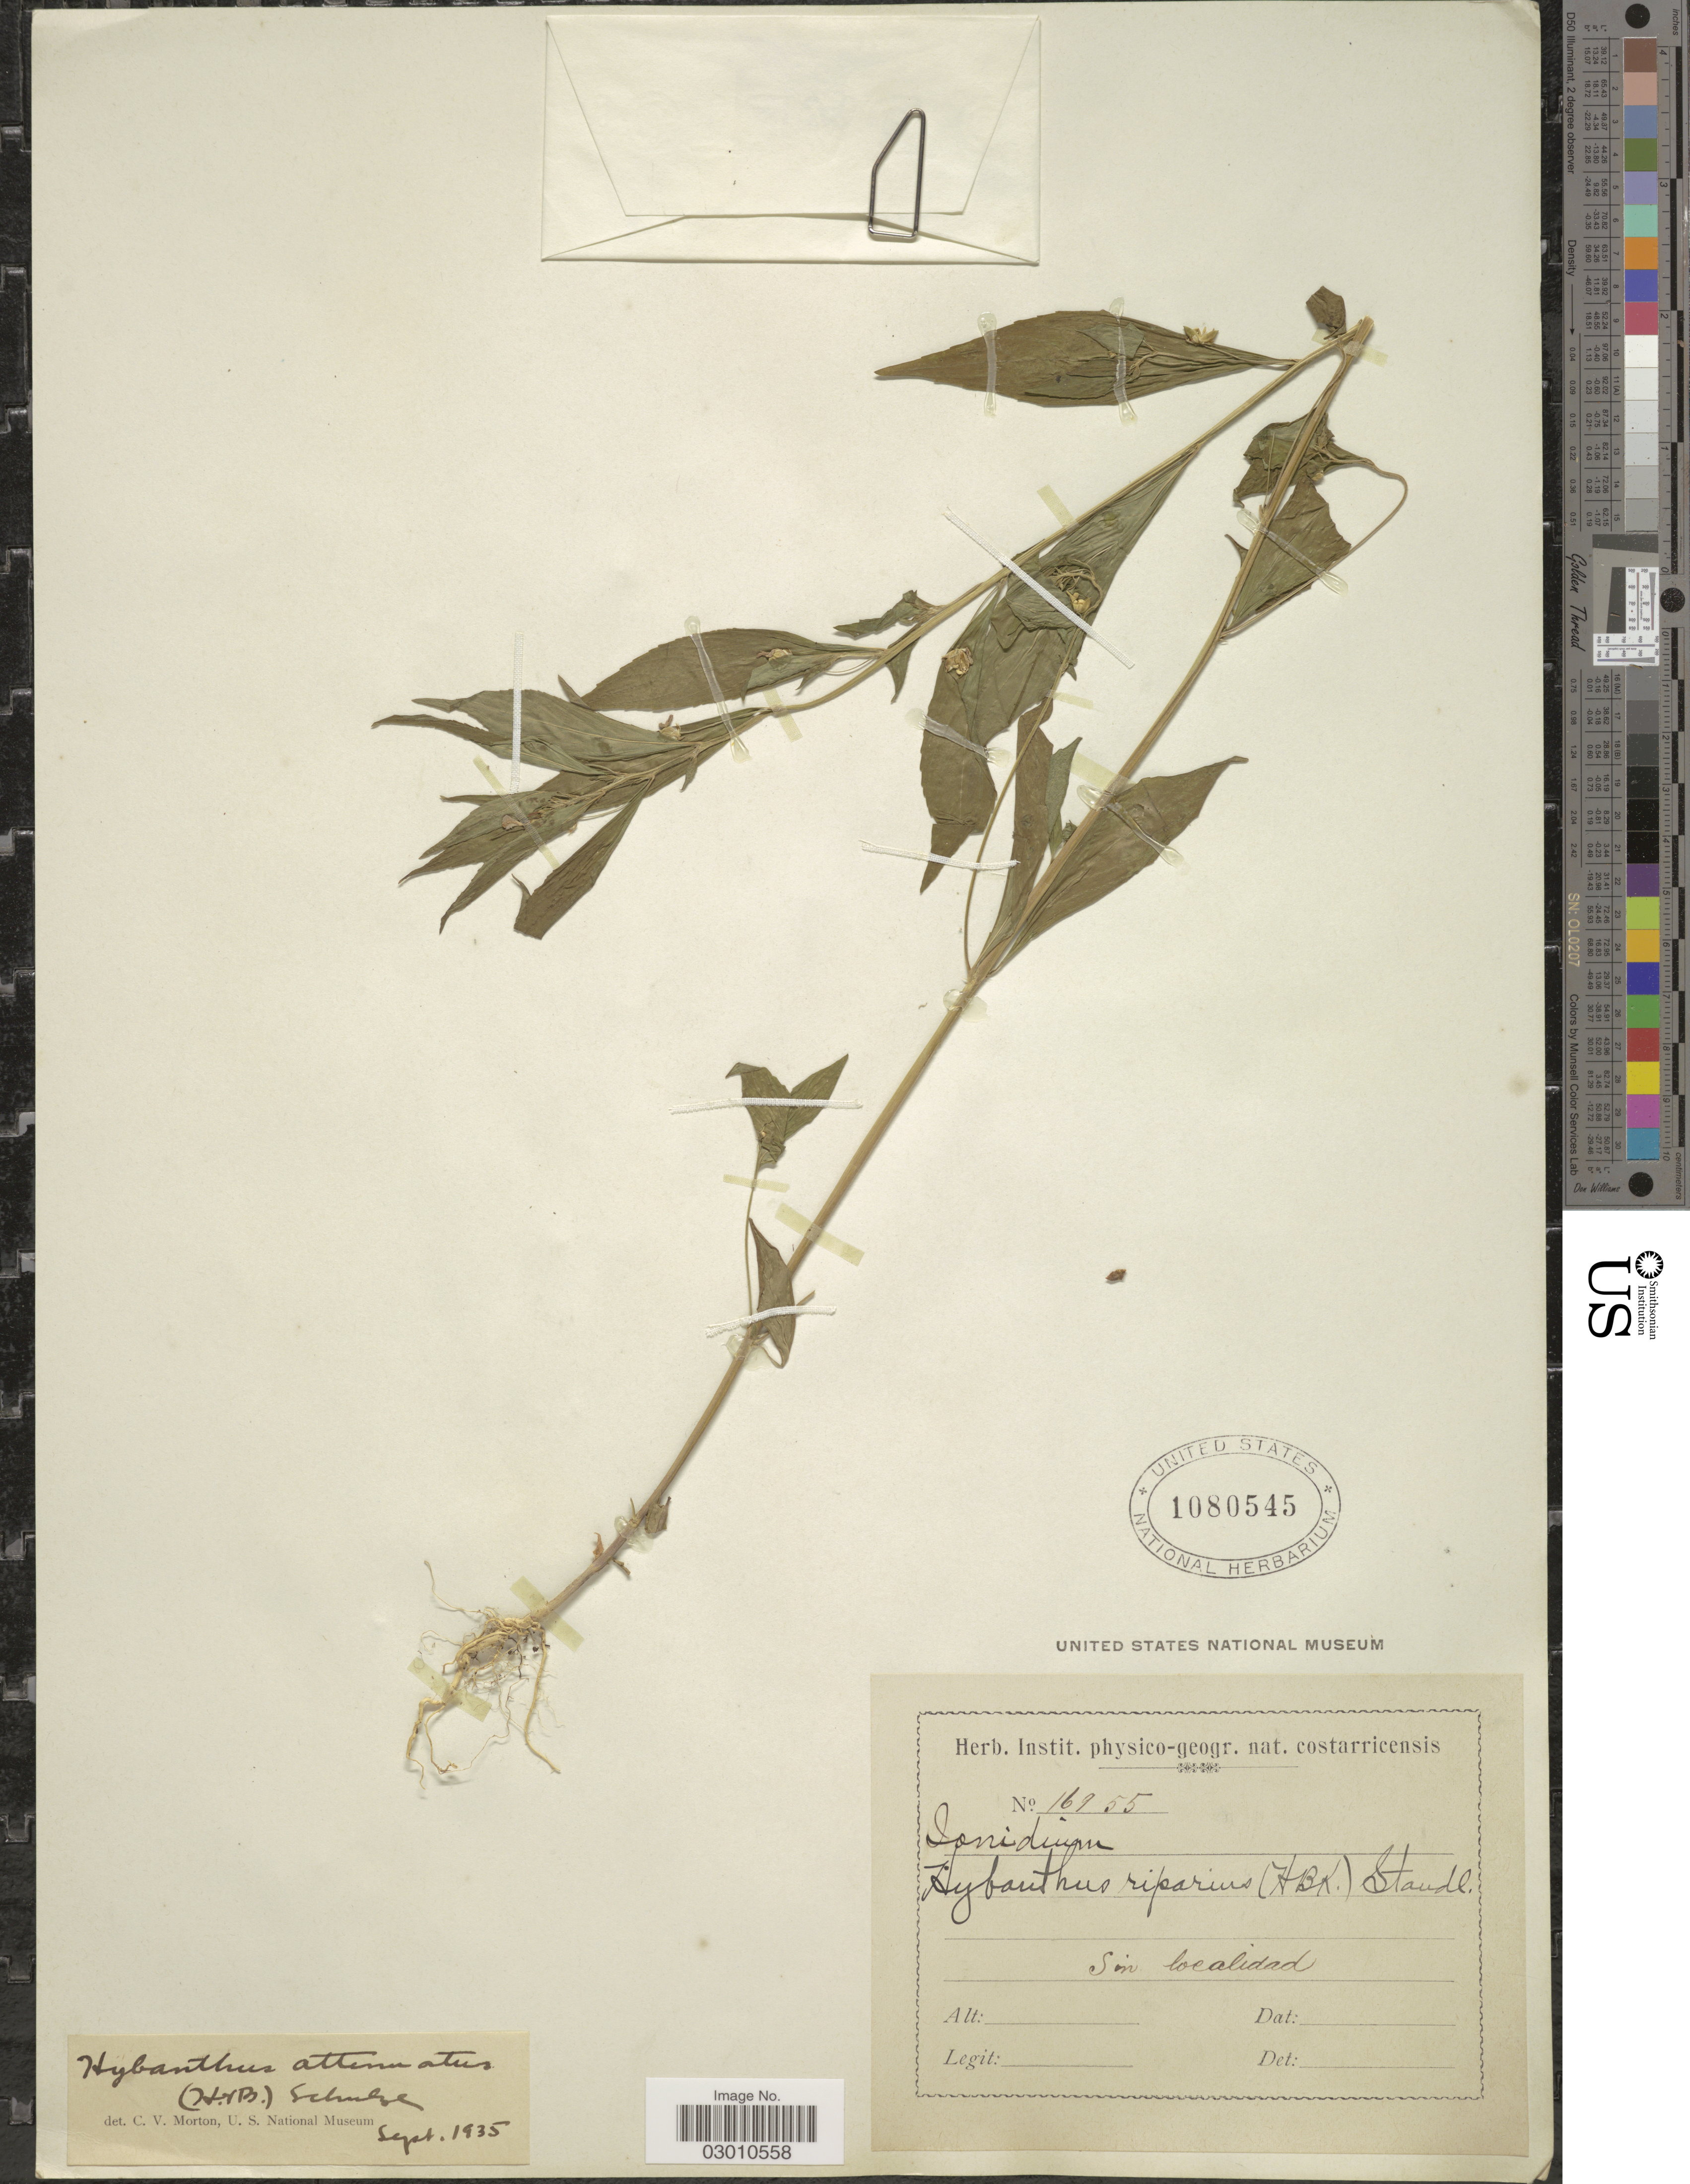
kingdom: Plantae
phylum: Tracheophyta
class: Magnoliopsida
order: Malpighiales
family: Violaceae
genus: Pombalia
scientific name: Pombalia attenuata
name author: (Humb. & Bonpl. ex Willd.) Paula-Souza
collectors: ex herb. Instit. physico-geogr. nat. costarricensis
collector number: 16955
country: Costa Rica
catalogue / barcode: US 1080545